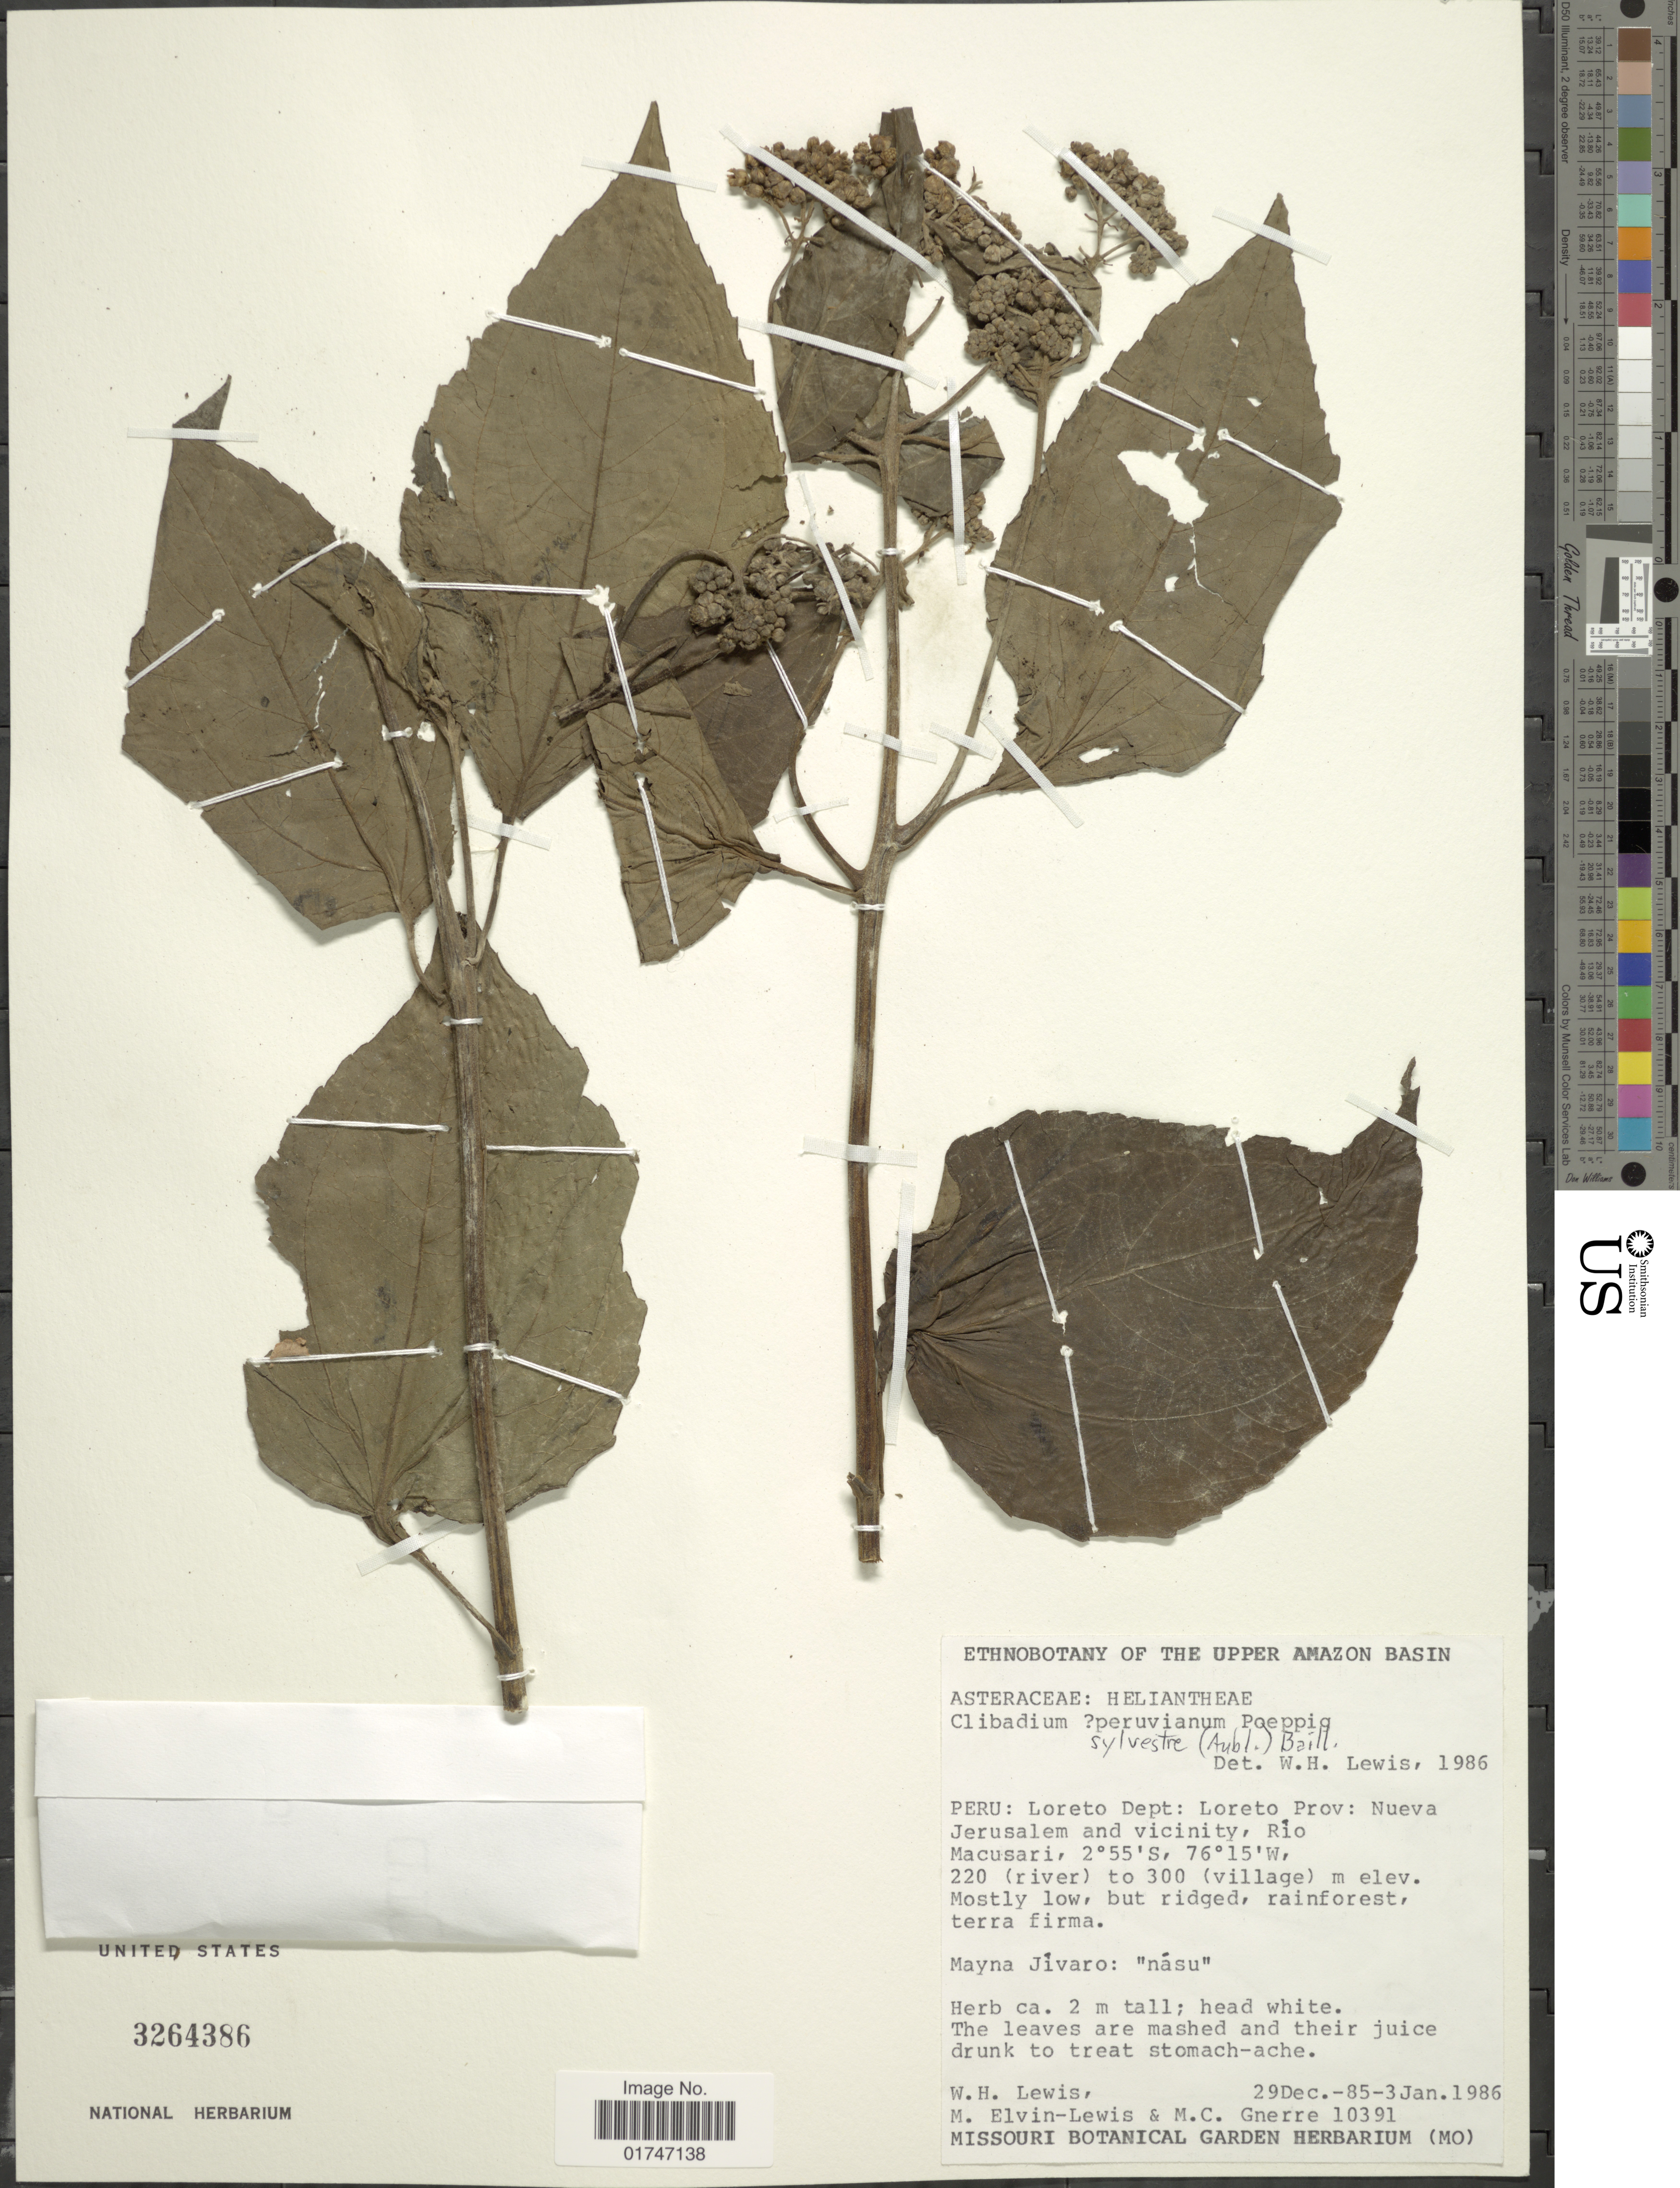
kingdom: Plantae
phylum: Tracheophyta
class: Magnoliopsida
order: Asterales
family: Asteraceae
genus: Clibadium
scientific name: Clibadium sylvestre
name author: (Aubl.) Baill.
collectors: W. H. Lewis, M. Elvin-Lewis & M. Gnerre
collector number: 10391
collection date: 1985-12-29/1986-01-03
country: Peru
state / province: Loreto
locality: Peru: Loreto Dept: Loreto Prov: Nueva Jerusalem and vicinity, Rio Macusari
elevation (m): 220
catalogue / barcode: US 3264386